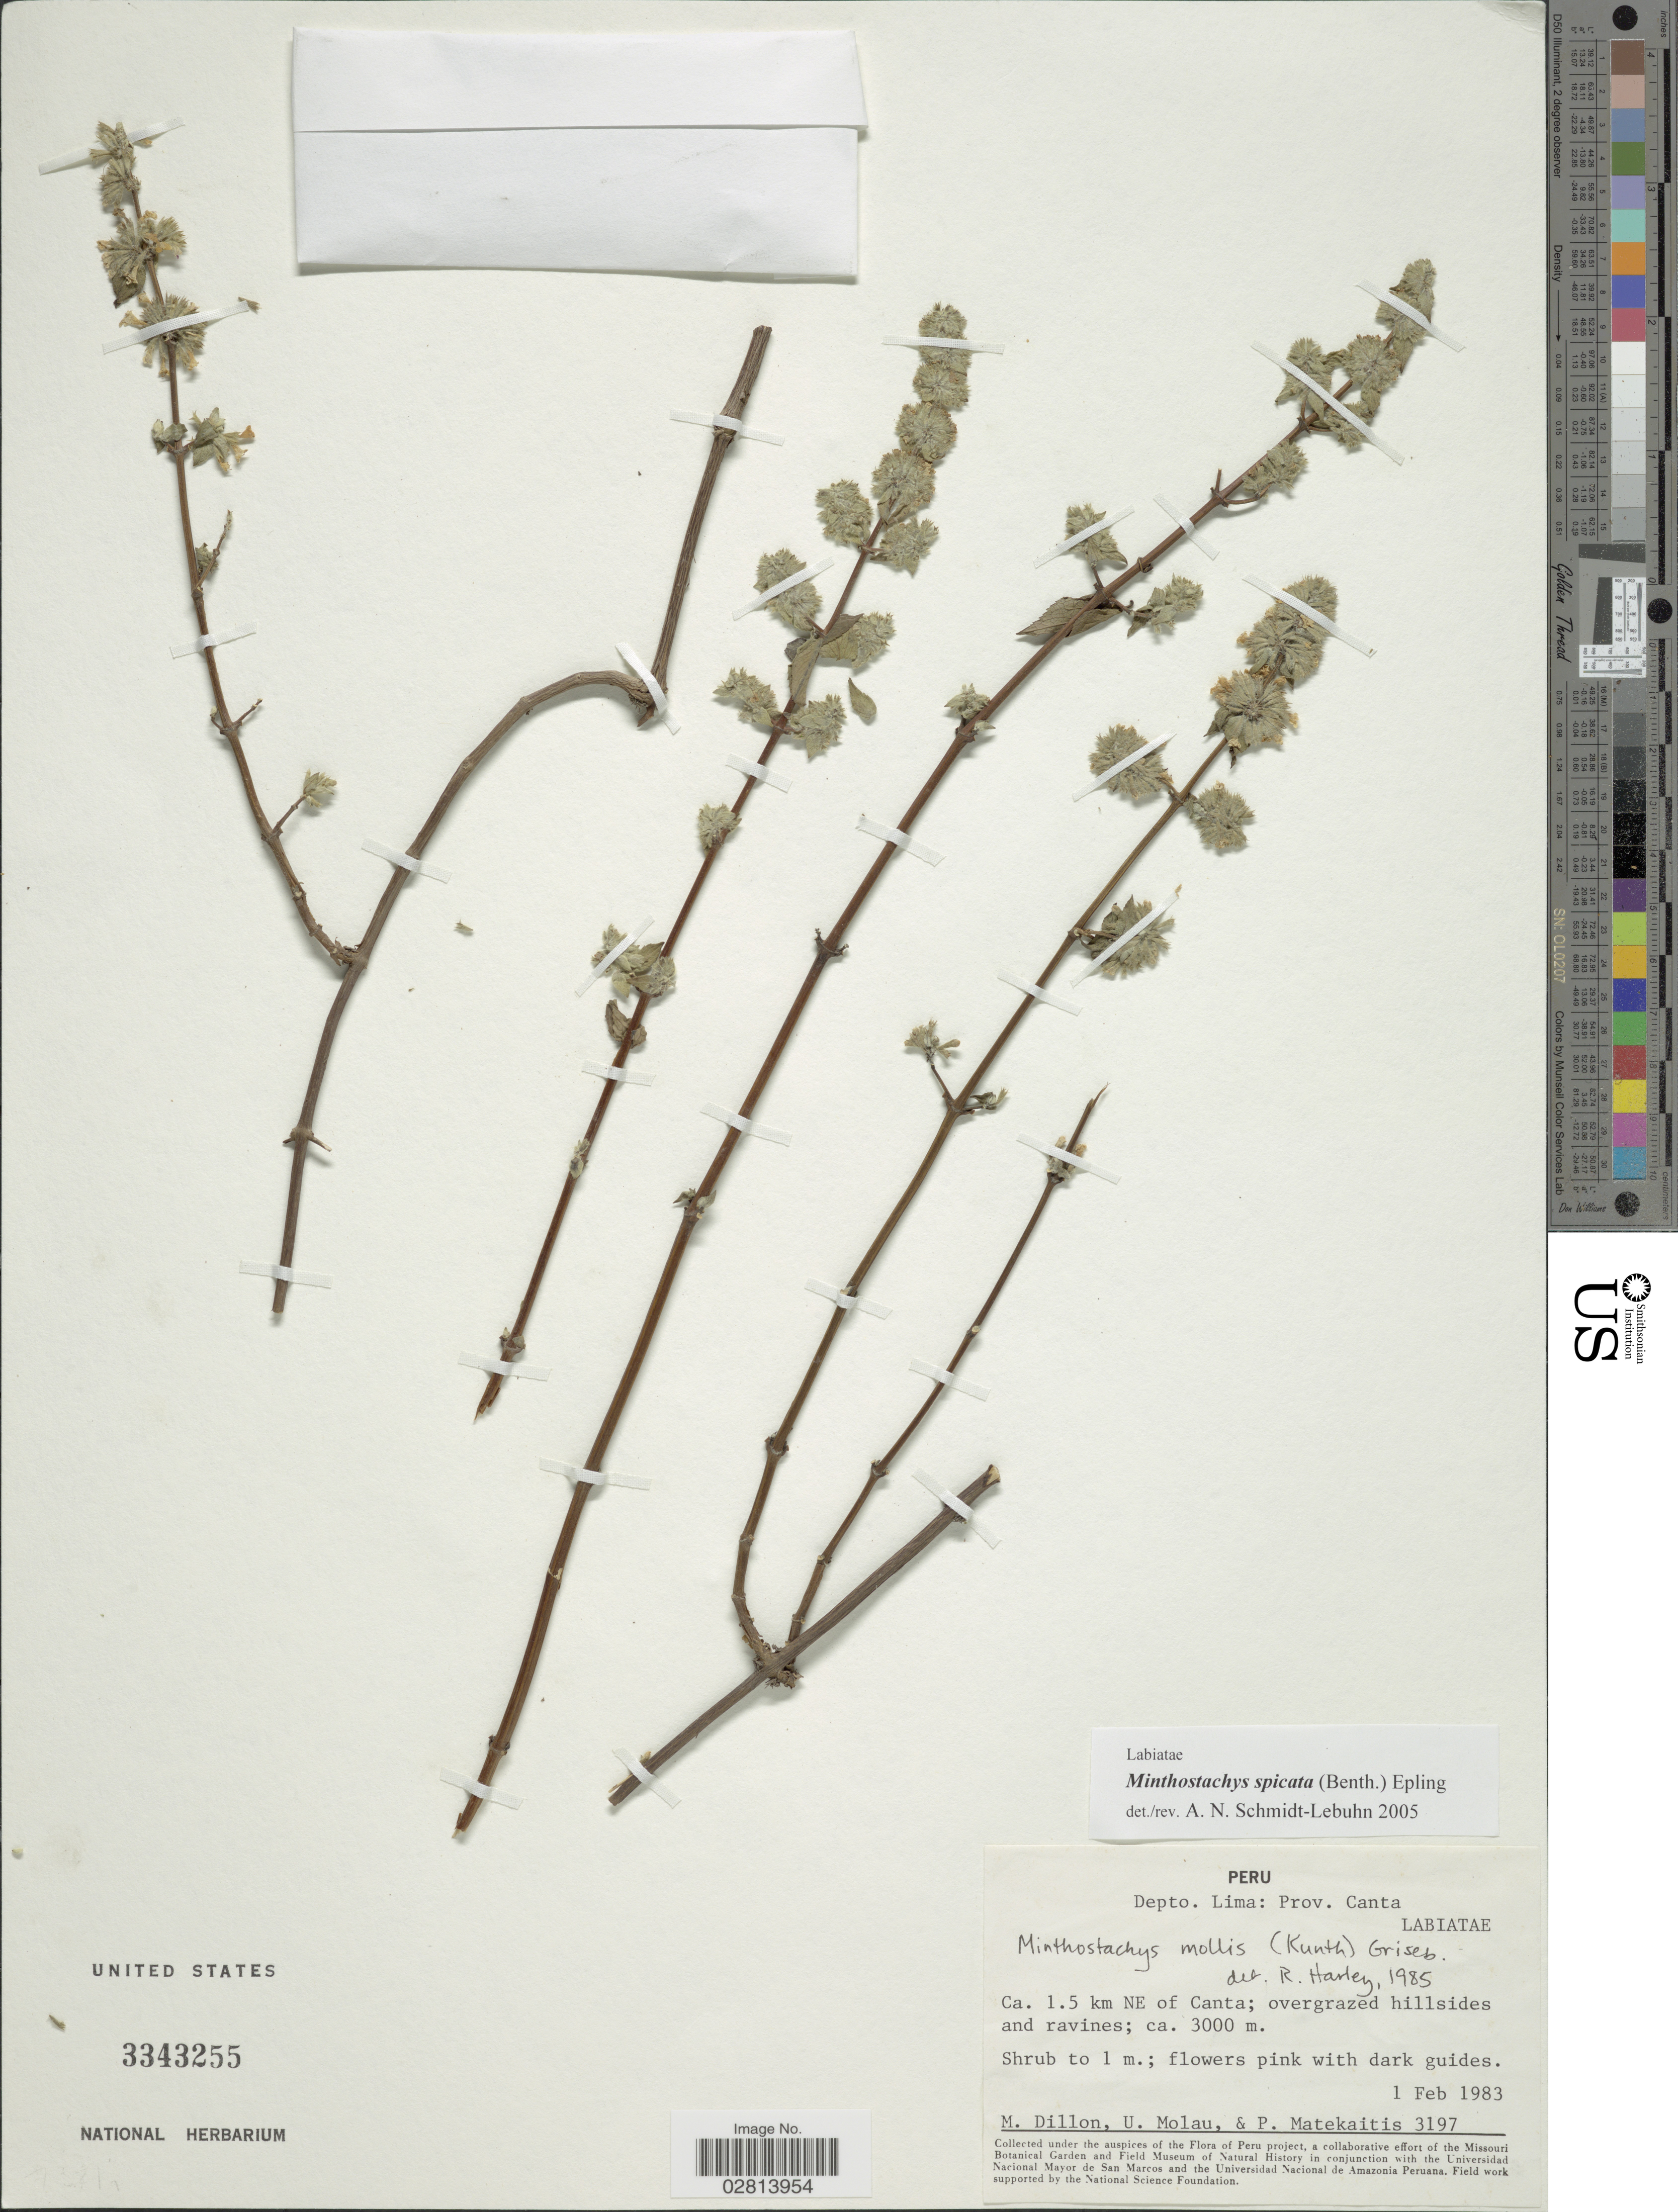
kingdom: Plantae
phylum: Tracheophyta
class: Magnoliopsida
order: Lamiales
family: Lamiaceae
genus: Minthostachys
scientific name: Minthostachys spicata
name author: (Benth.) Epling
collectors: M. O. Dillon, U. Molau & P. Matekaitis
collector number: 3197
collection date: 1983-02-01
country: Peru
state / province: Lima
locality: Depto. Lima: Prov. Canta, Ca. 1.5 km NE of Canta.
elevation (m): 3000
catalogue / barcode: US 3343255